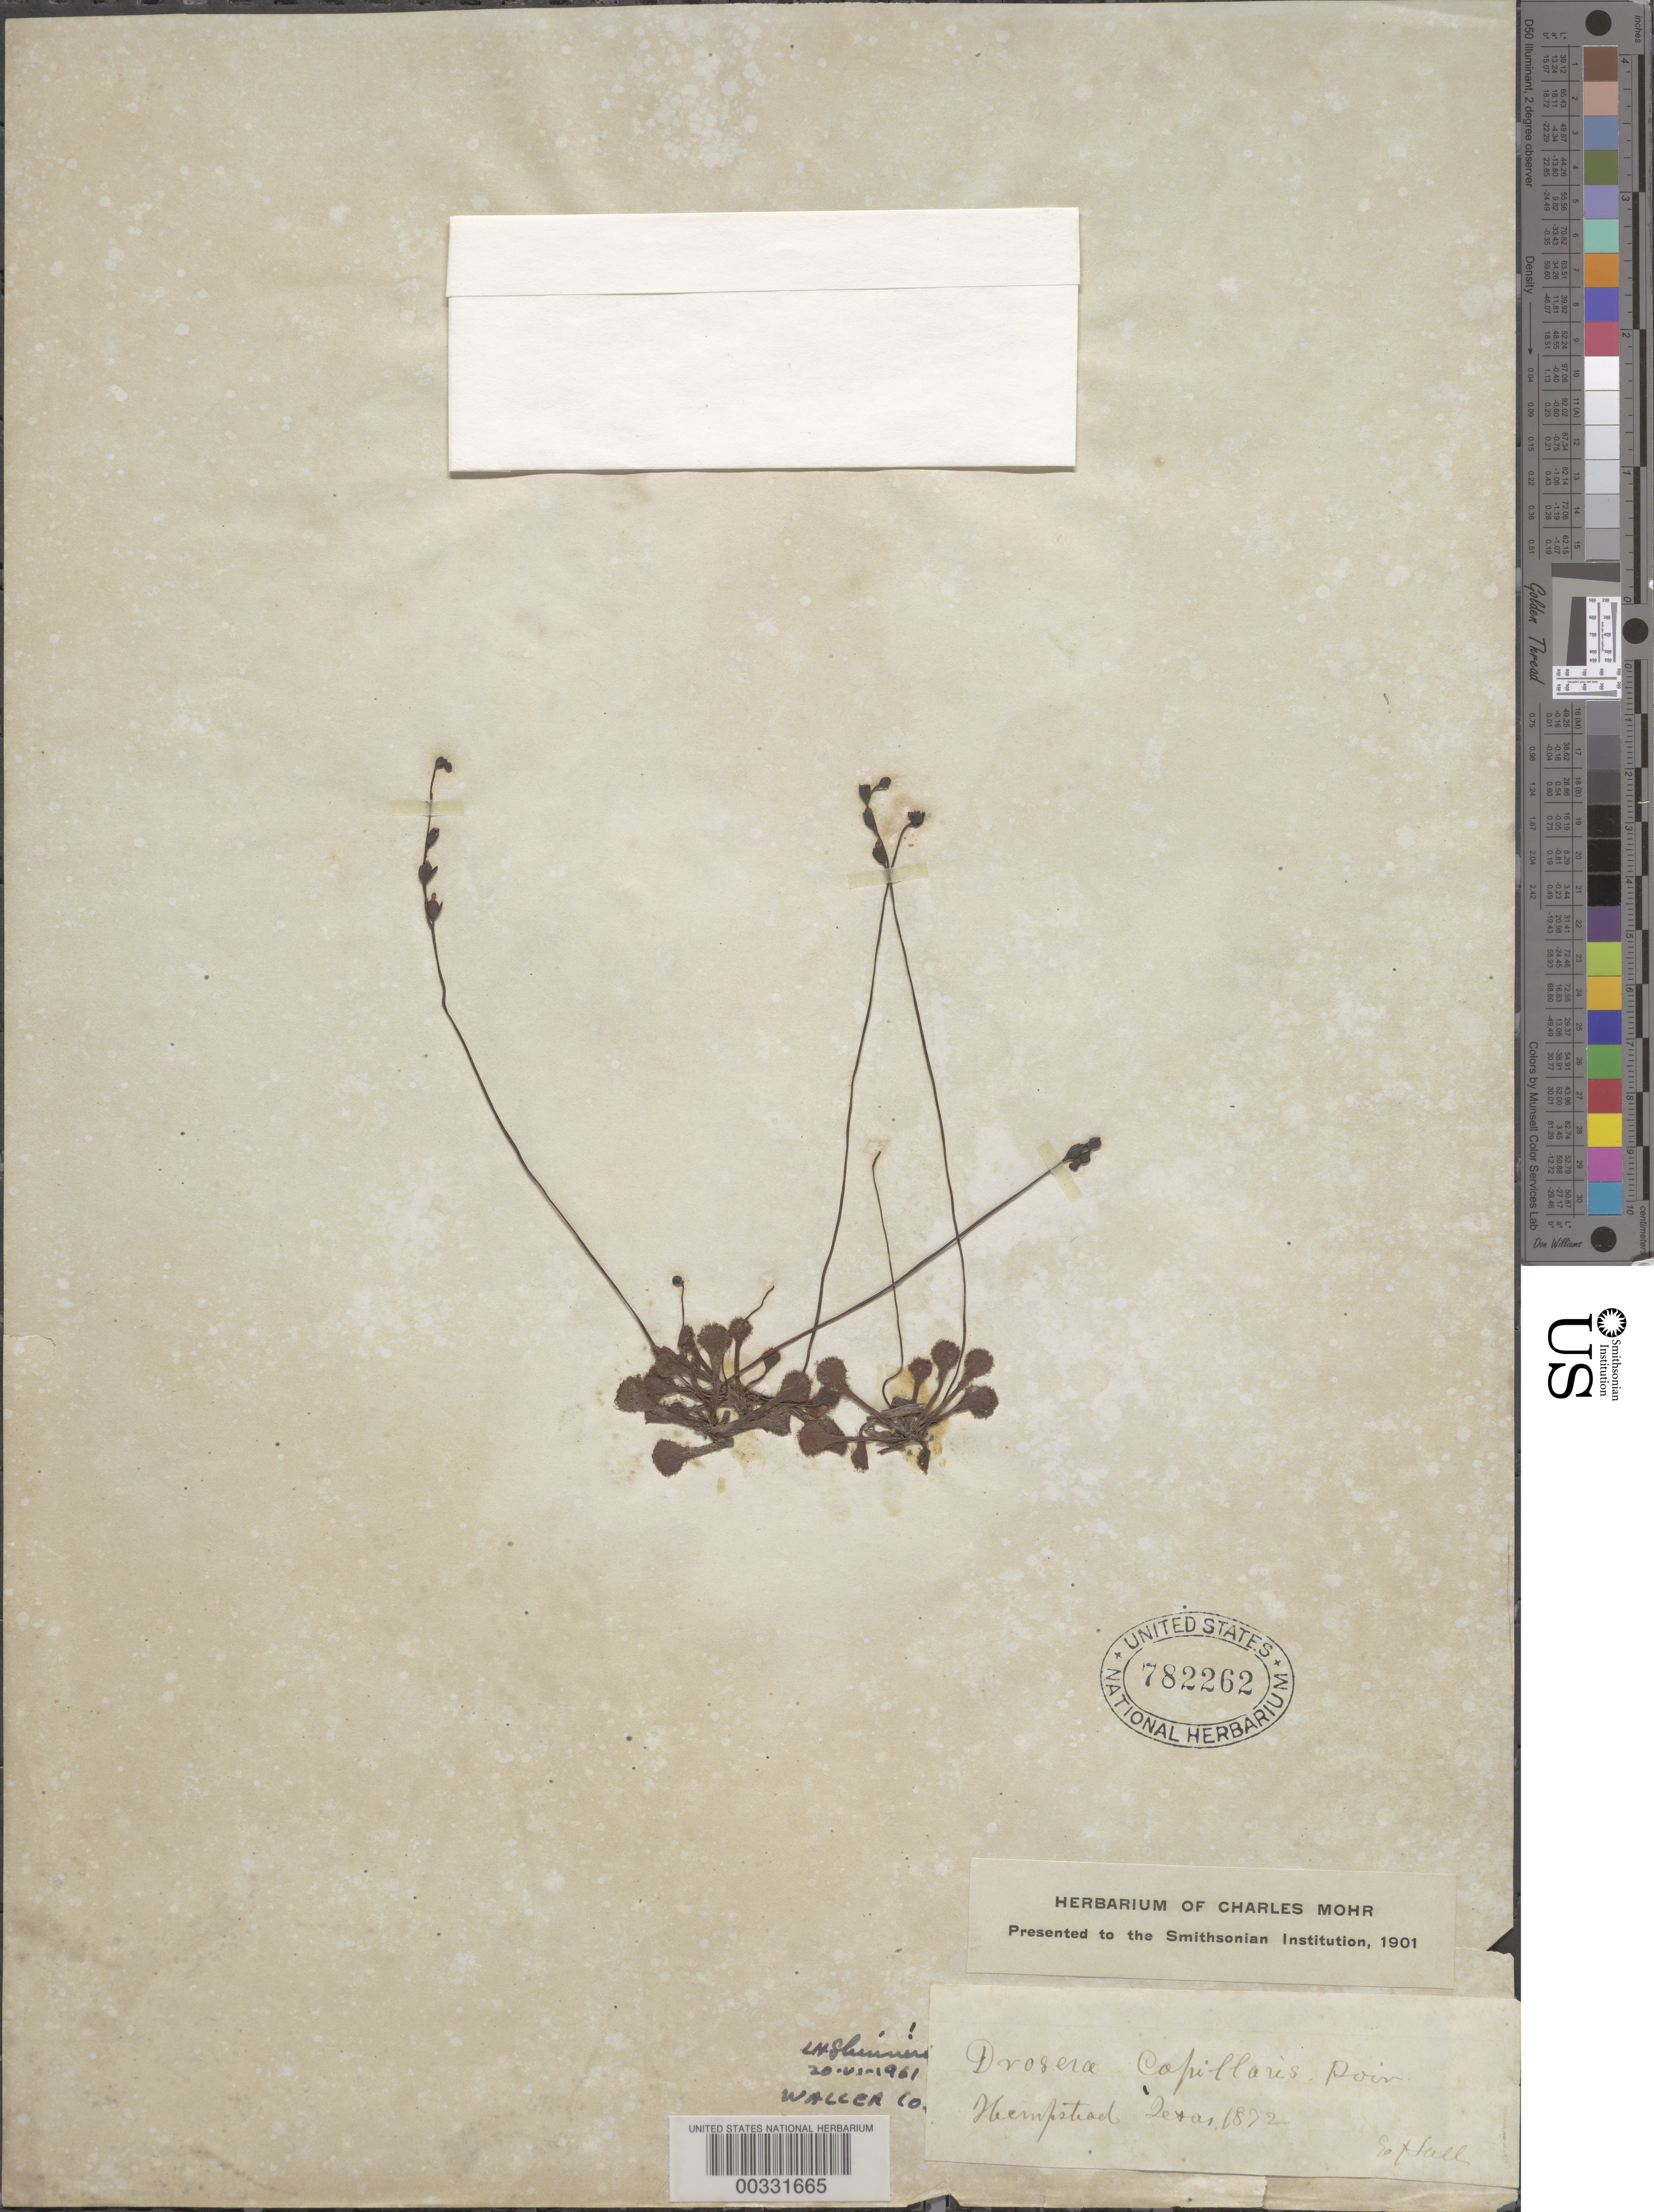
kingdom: Plantae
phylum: Tracheophyta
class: Magnoliopsida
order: Caryophyllales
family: Droseraceae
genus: Drosera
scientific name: Drosera capillaris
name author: Poir.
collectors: E. Hall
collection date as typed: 1872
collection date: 1872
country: United States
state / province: Texas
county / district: Waller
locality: Hempstead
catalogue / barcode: US 782262